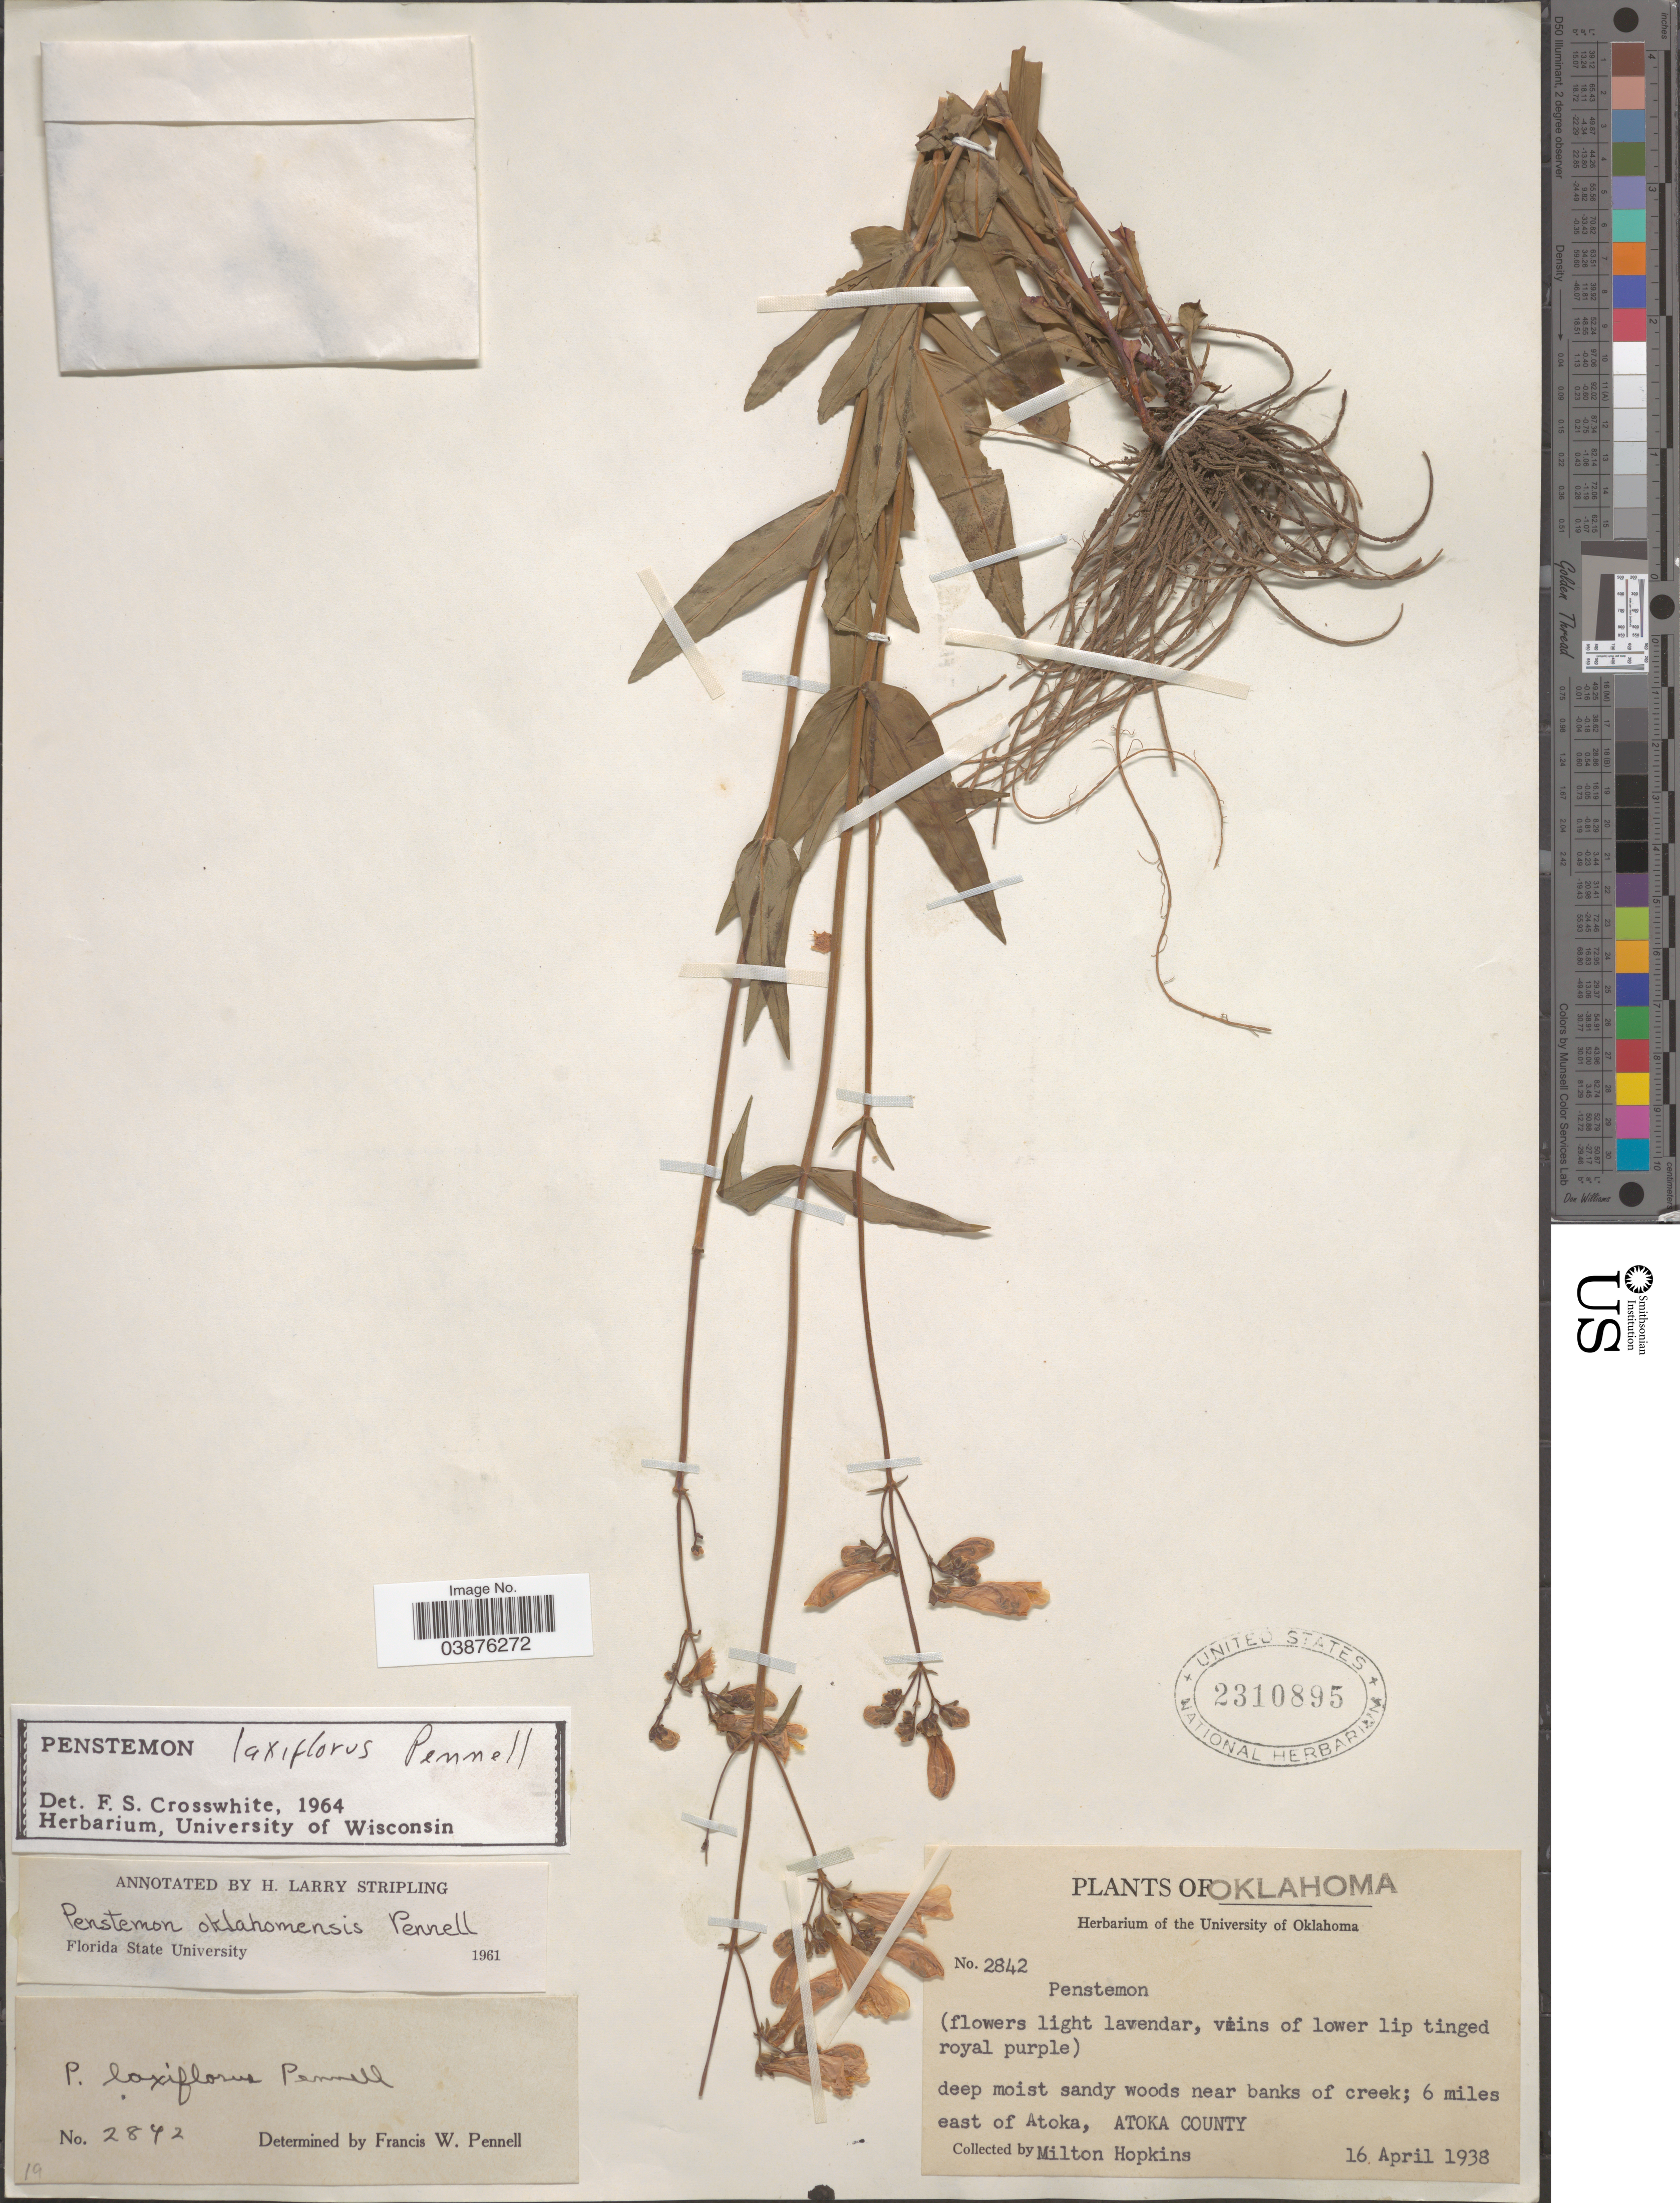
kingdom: Plantae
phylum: Tracheophyta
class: Magnoliopsida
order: Lamiales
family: Plantaginaceae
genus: Penstemon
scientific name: Penstemon laxiflorus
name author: Pennell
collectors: M. Hopkins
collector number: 2842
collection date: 1938-04-16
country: United States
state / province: Oklahoma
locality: Deep moist sandy woods near banks of creek; 6 miles east of Atoka, Atoka County.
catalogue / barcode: US 2310895